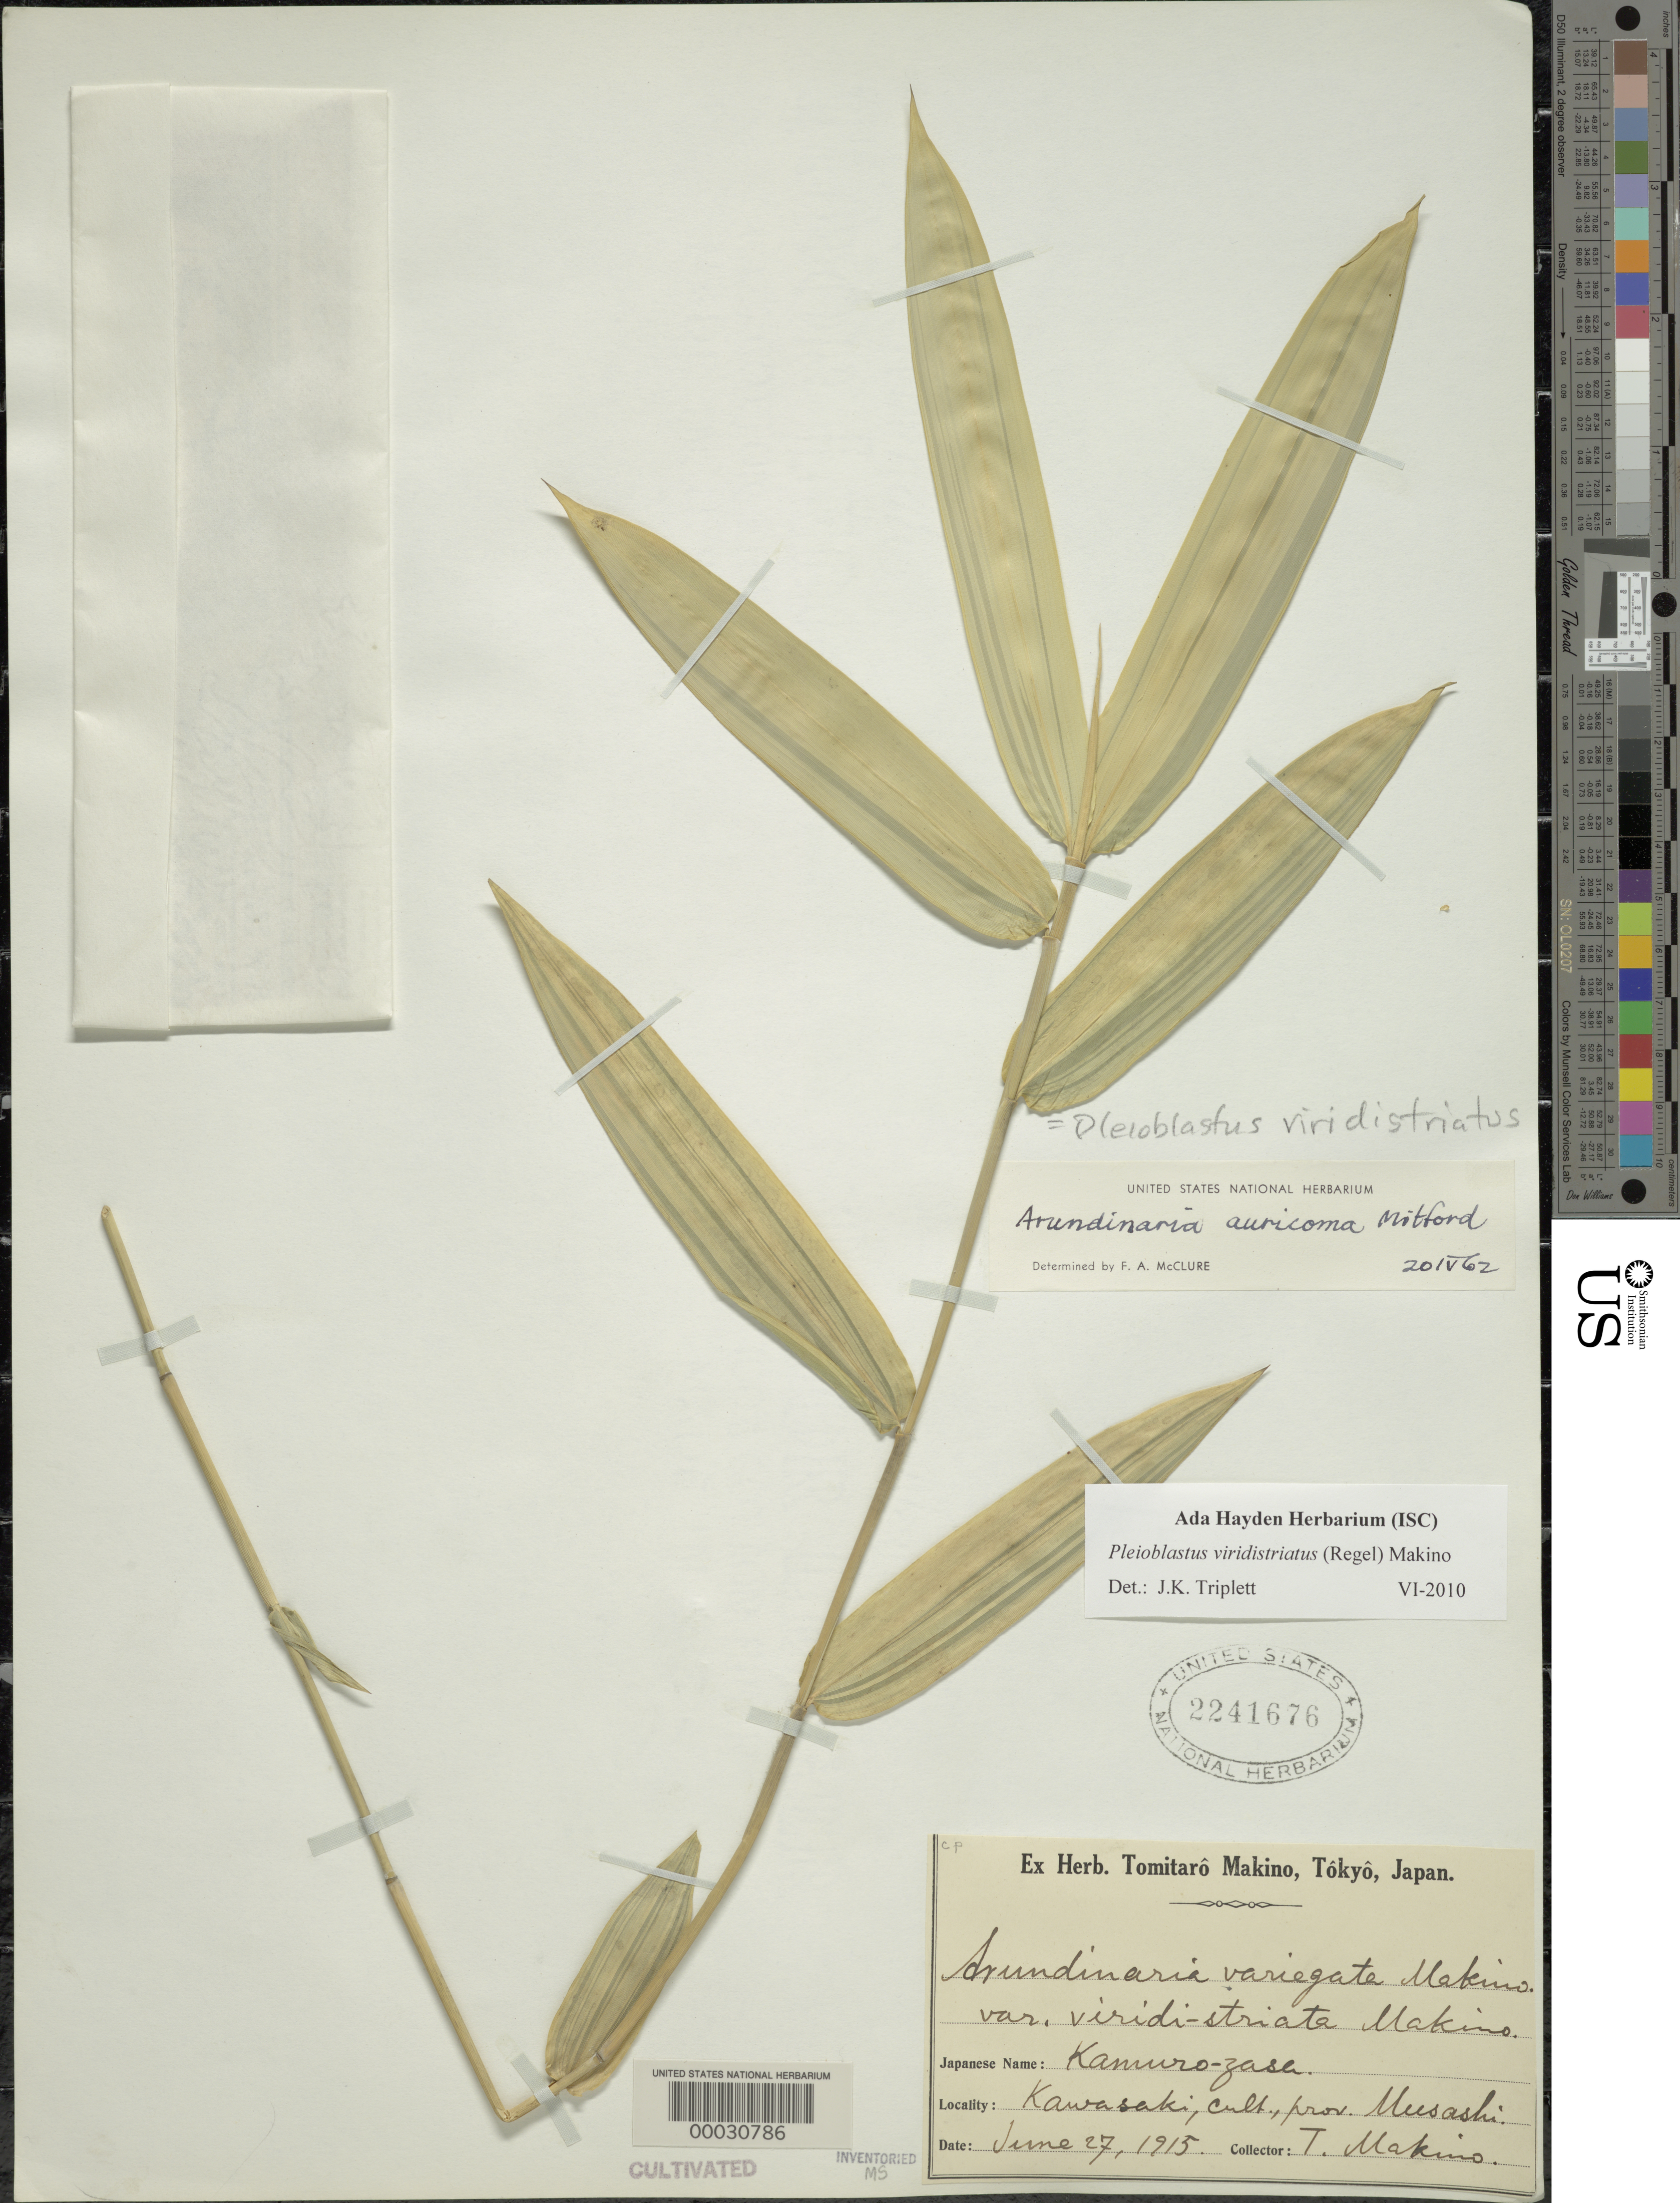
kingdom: Plantae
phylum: Tracheophyta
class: Liliopsida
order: Poales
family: Poaceae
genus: Pleioblastus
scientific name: Pleioblastus viridistriatus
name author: (Regel) Makino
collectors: T. Makino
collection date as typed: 27 Jun 1915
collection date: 1915-06-27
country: Japan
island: Honshu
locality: Kawasaki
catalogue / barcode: US 2241676